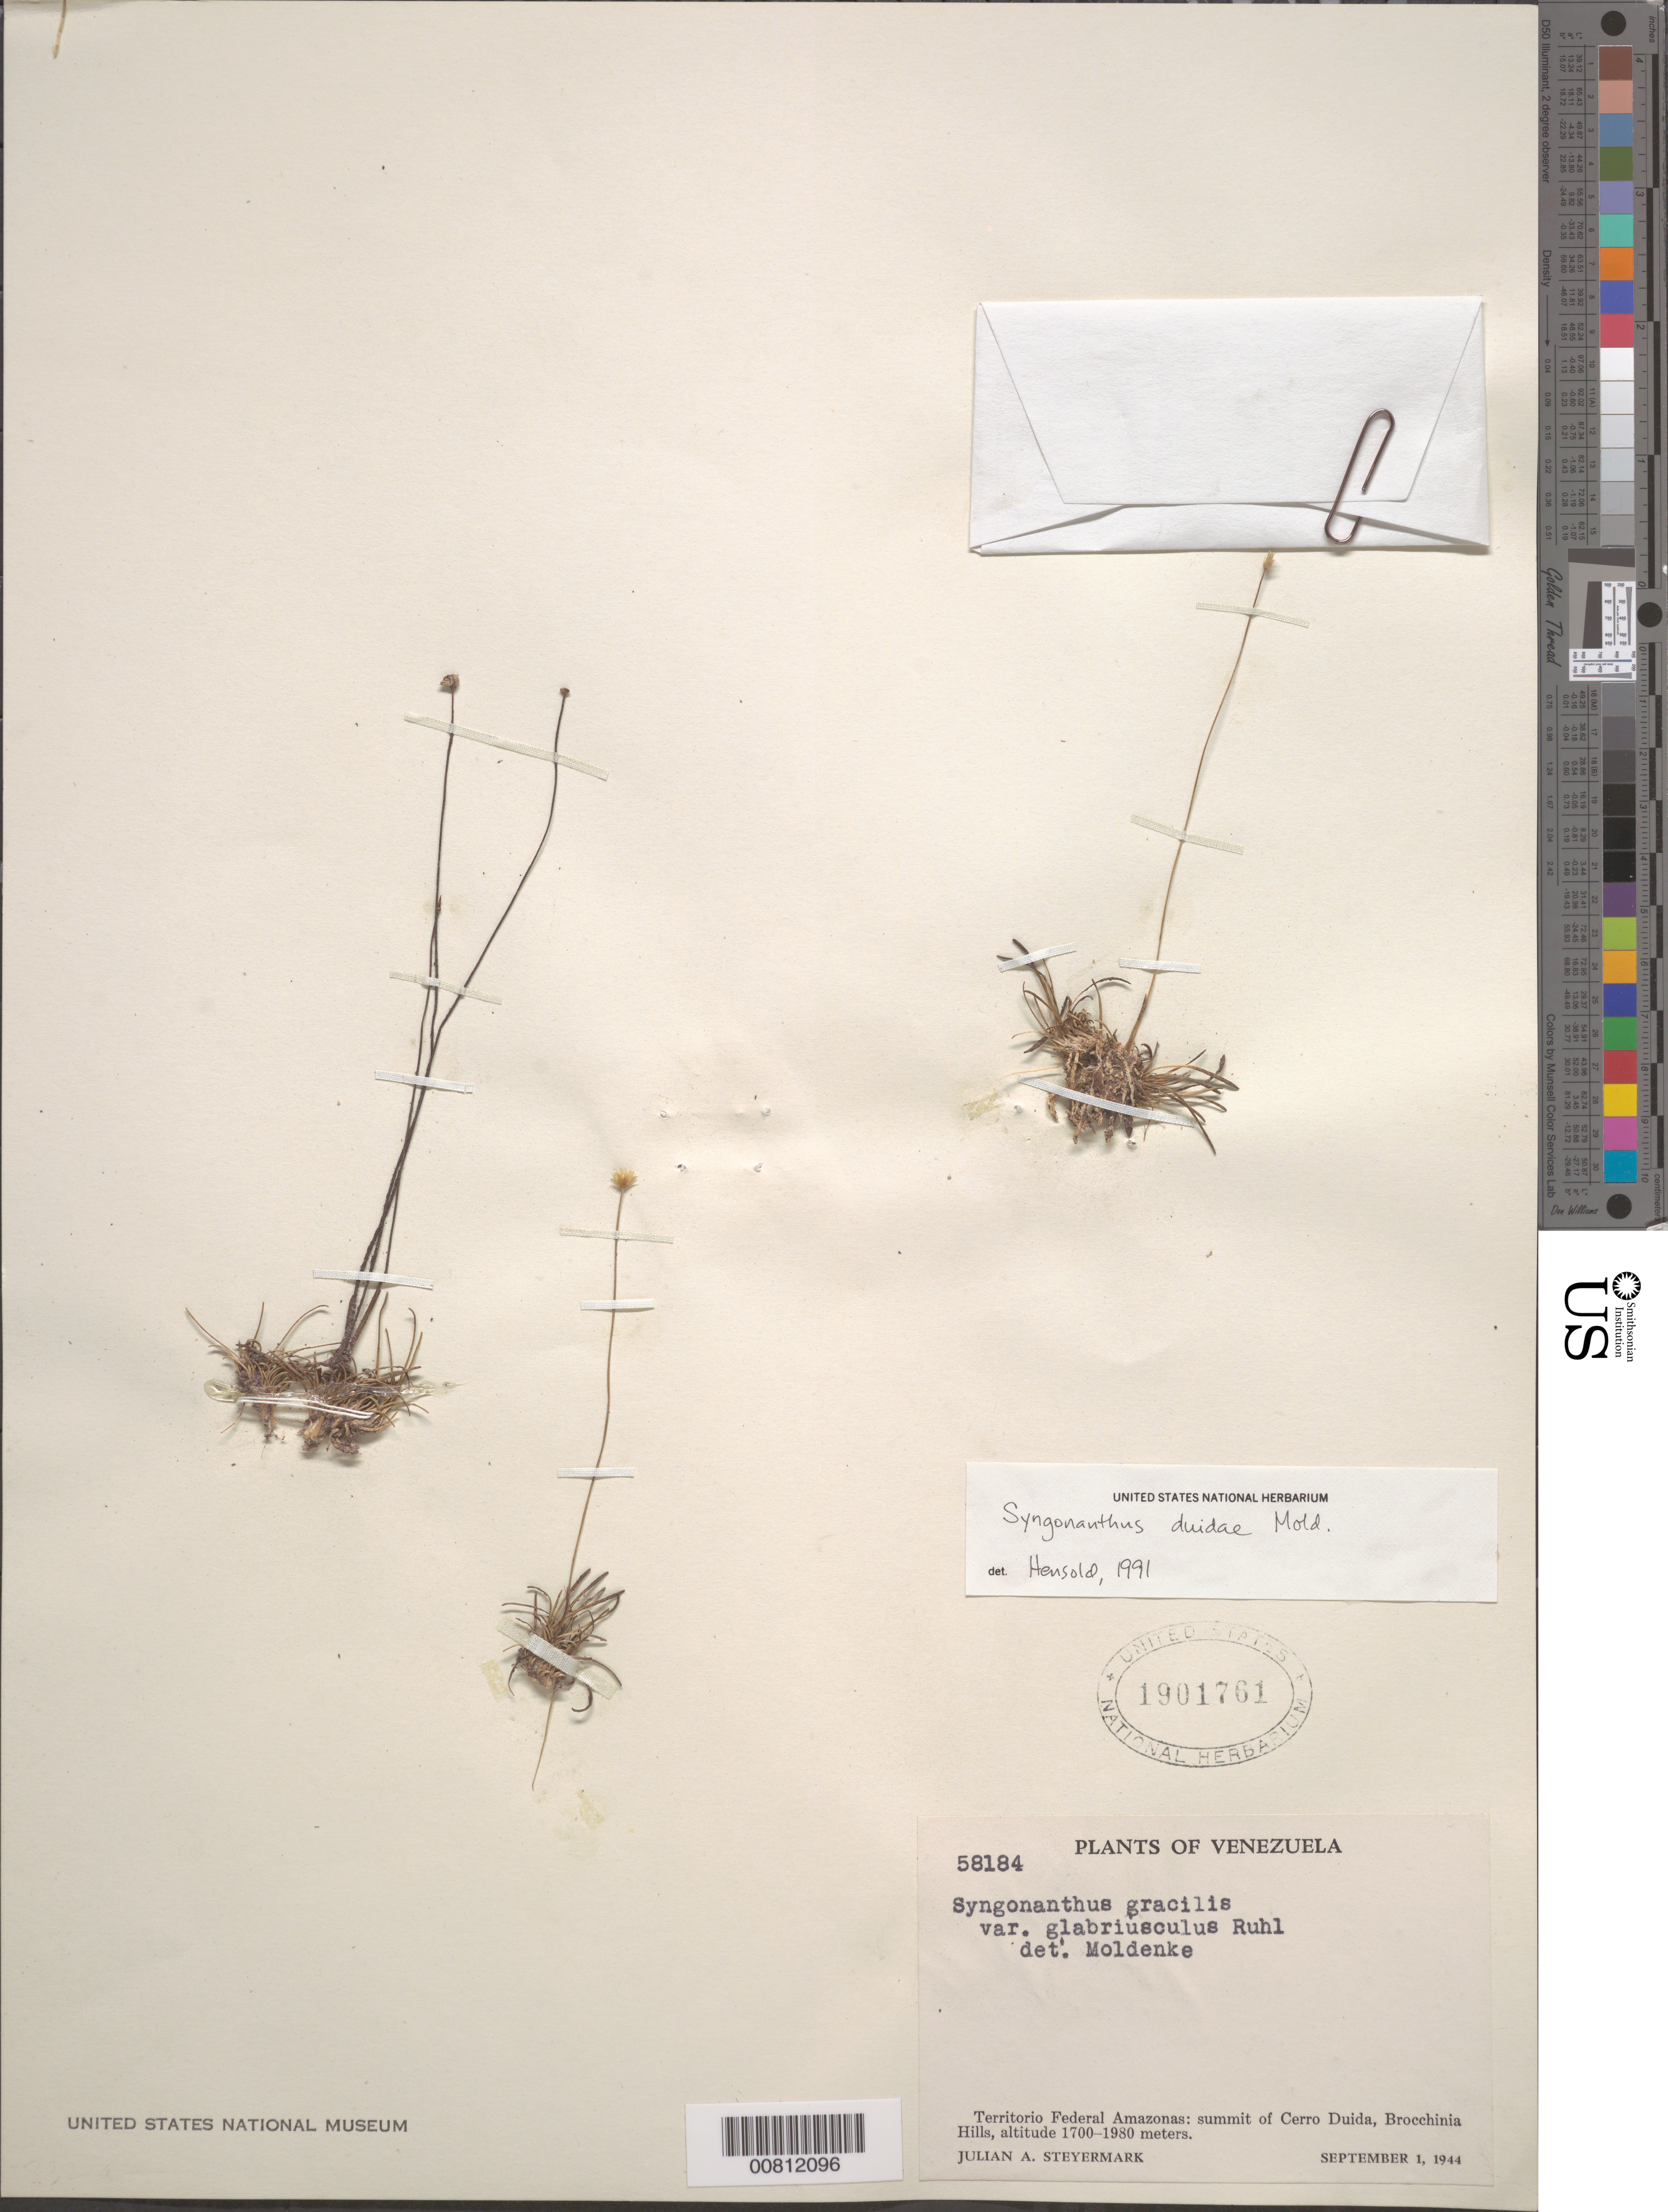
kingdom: Plantae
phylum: Tracheophyta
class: Liliopsida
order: Poales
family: Eriocaulaceae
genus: Syngonanthus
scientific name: Syngonanthus duidae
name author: Moldenke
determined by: Hensold, N.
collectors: J. Steyermark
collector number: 58184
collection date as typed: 1-Sep-44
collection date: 1944-09-01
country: Venezuela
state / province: Amazonas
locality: Cerro Duida, summit, Brocchinia Hills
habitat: Summit of cerro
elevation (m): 1700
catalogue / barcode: US 1901761